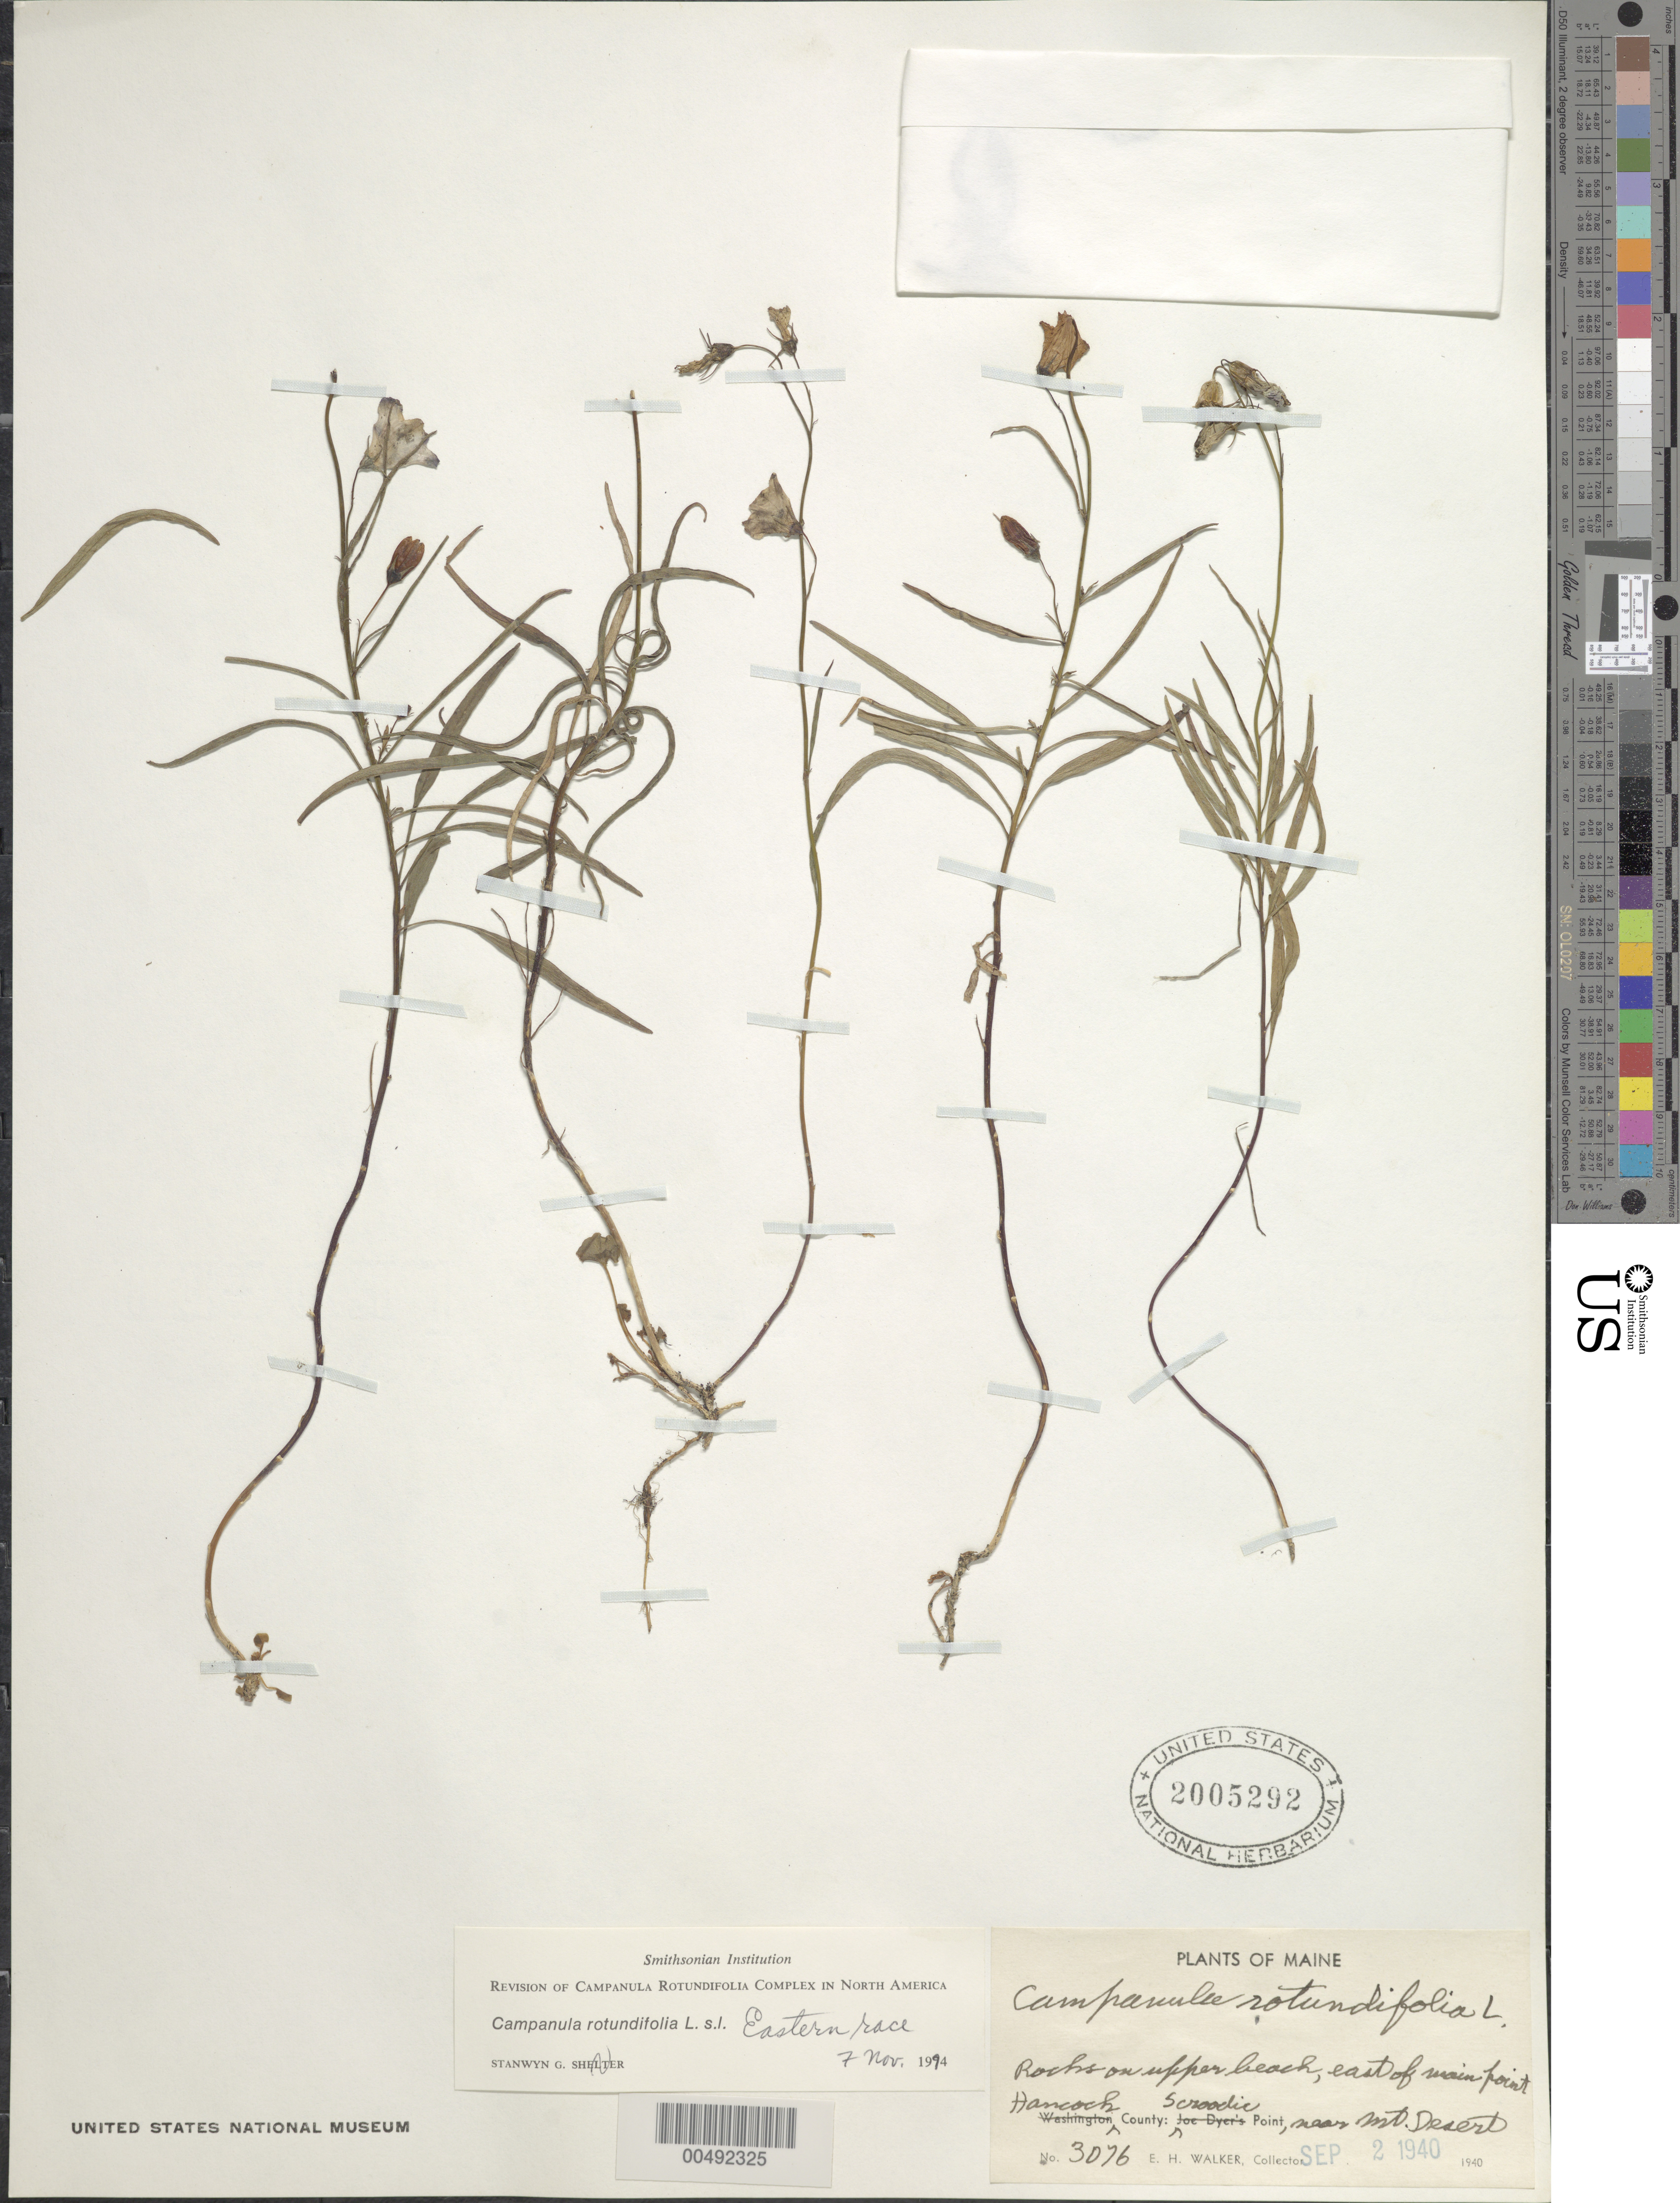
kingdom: Plantae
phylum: Tracheophyta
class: Magnoliopsida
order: Asterales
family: Campanulaceae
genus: Campanula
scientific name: Campanula rotundifolia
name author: L.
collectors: E. H. Walker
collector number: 3076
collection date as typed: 02 Sep 1940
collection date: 1940-09-02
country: United States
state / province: Maine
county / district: Hancock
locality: "Scroodic" [Schoodic] Point, near Mt. Desert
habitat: rocks on upper beach, east of main point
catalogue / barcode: US 2005292